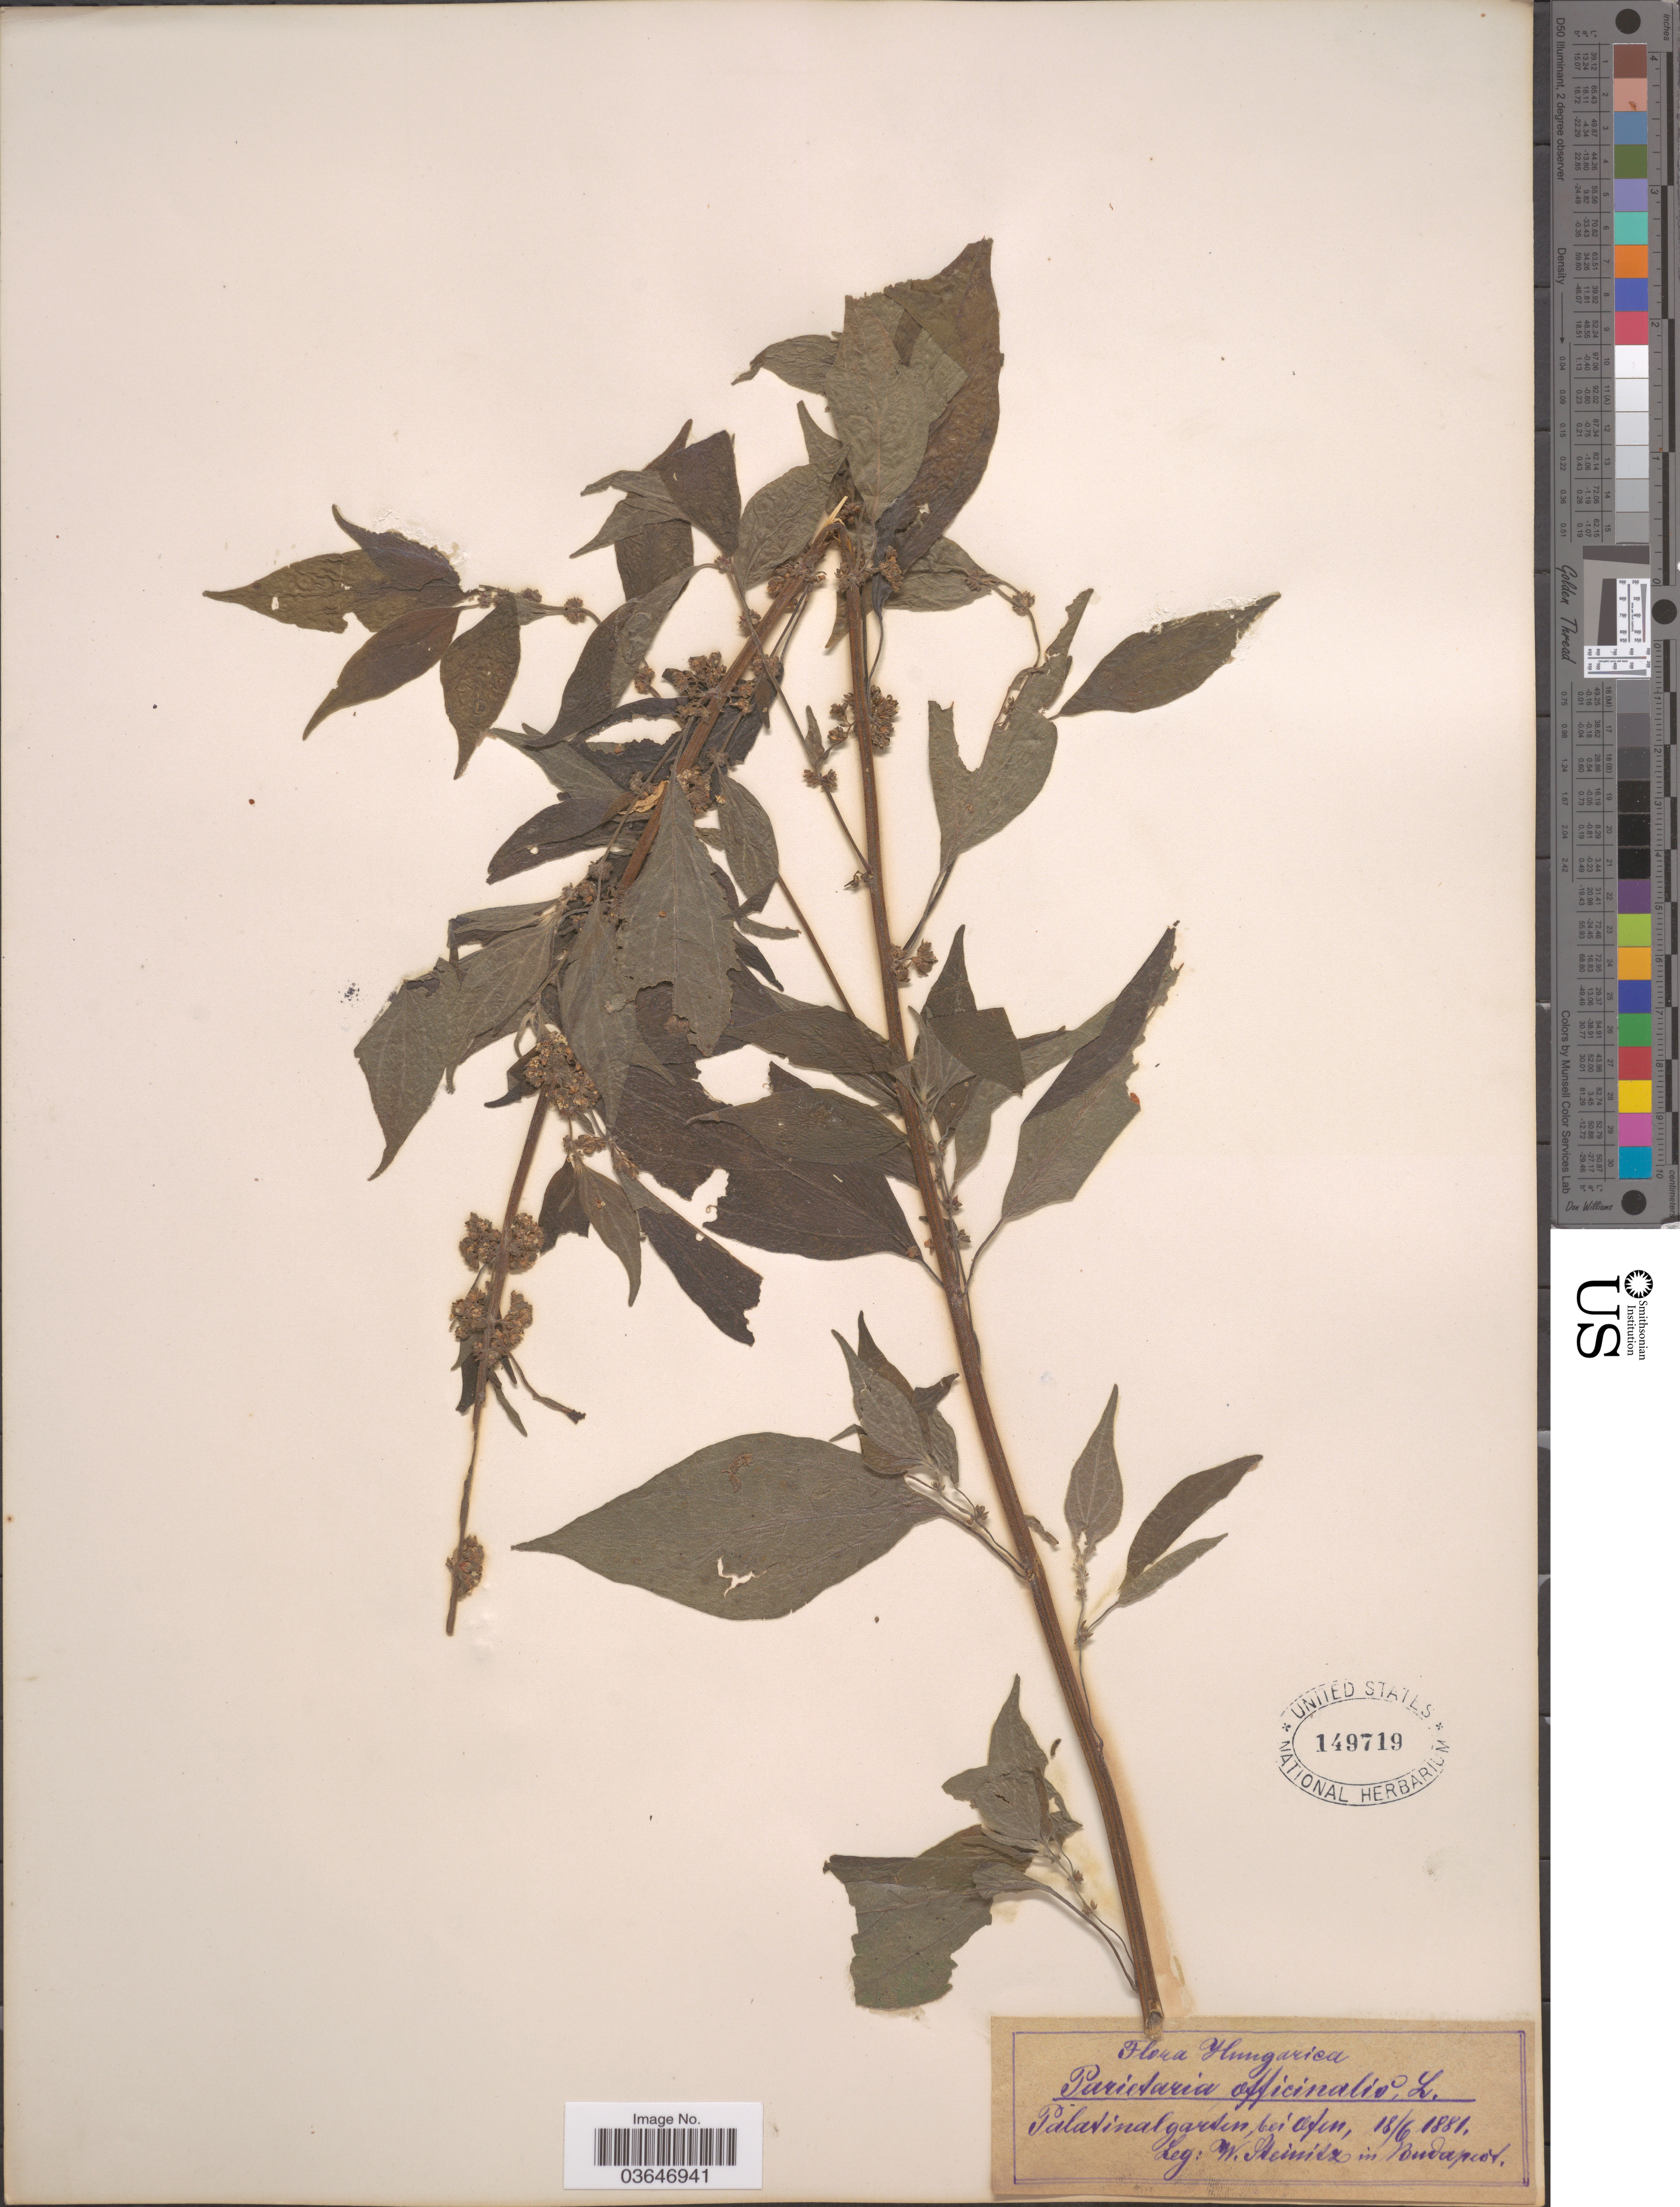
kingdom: Plantae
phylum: Tracheophyta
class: Magnoliopsida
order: Rosales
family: Urticaceae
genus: Parietaria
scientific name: Parietaria officinalis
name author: L.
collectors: W. Steinitz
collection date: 1881-06-18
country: Hungary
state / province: Budapest, Capital District of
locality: Palavinalgarten [interpreted], bei Ofen. Budapest.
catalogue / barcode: US 149719